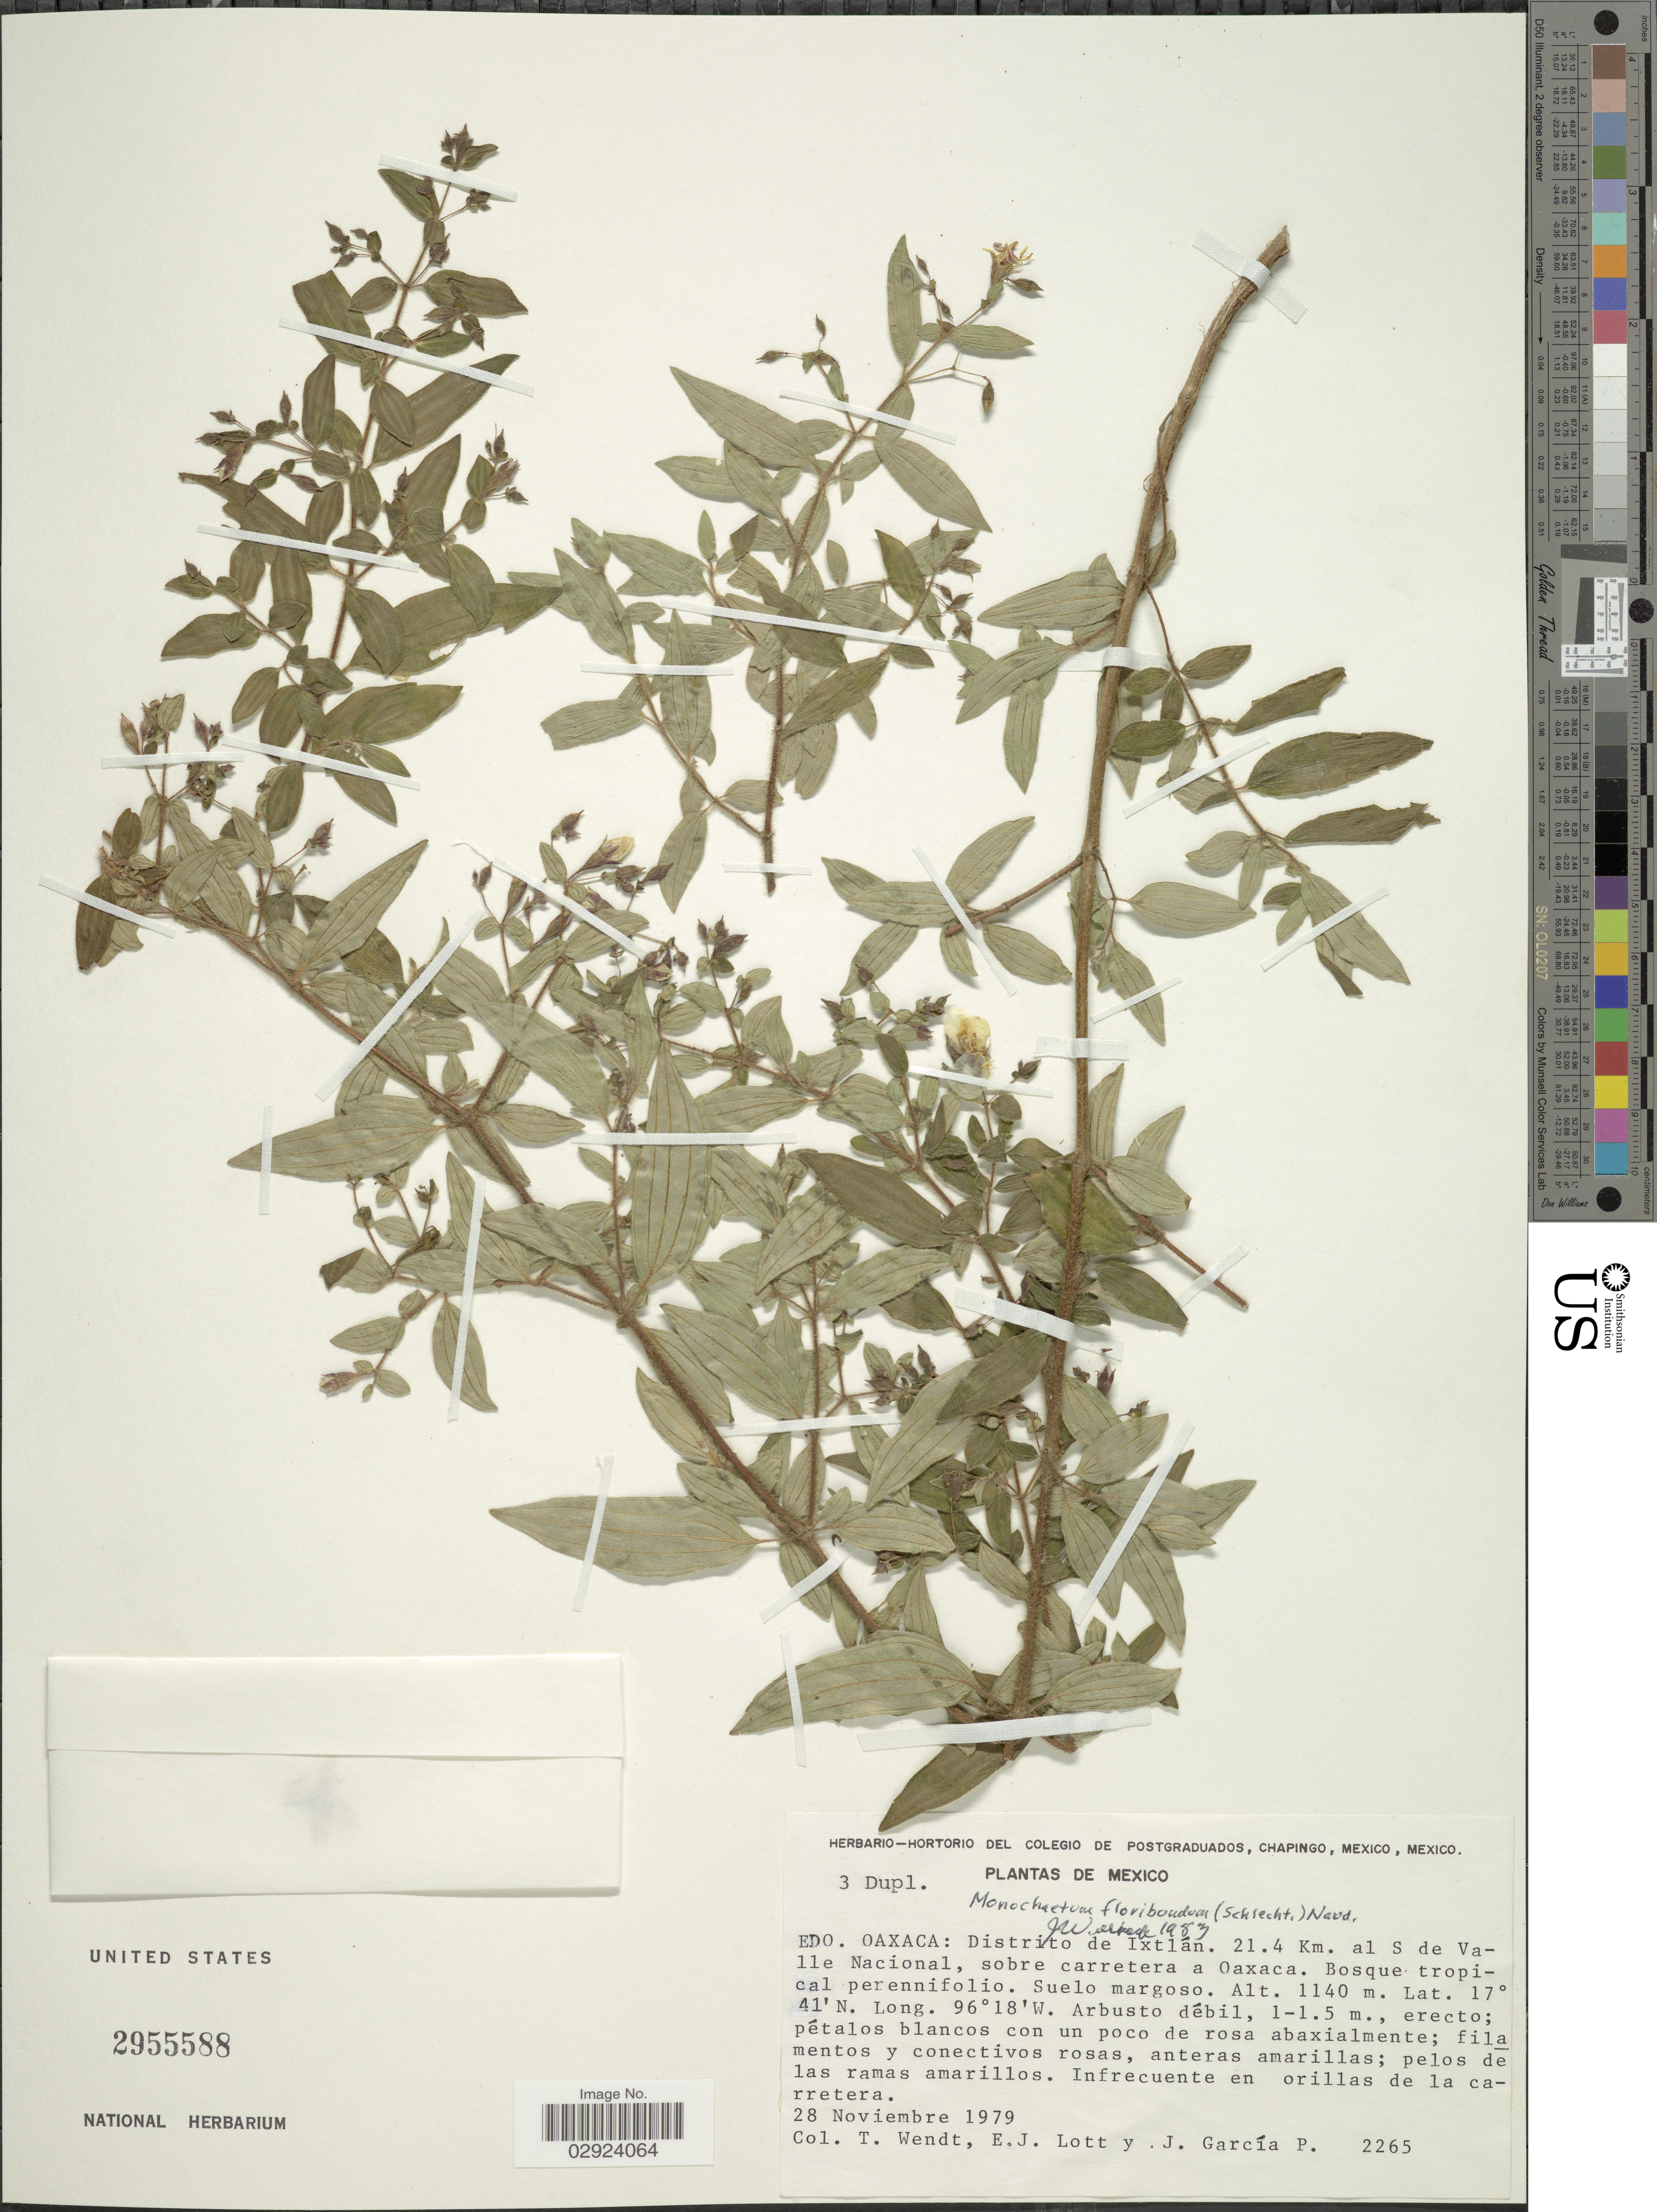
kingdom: Plantae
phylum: Tracheophyta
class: Magnoliopsida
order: Myrtales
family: Melastomataceae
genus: Monochaetum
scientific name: Monochaetum floribundum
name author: (Schltdl.) Naudin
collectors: T. L. Wendt, E. Lott & J. García-P.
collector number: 2265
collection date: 1979-11-28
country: Mexico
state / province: Oaxaca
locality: Distrito de Ixtlán. 21.4 km. al S de Valle Nacional, sobre carretera a Oaxaca.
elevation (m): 1140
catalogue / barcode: US 2955588